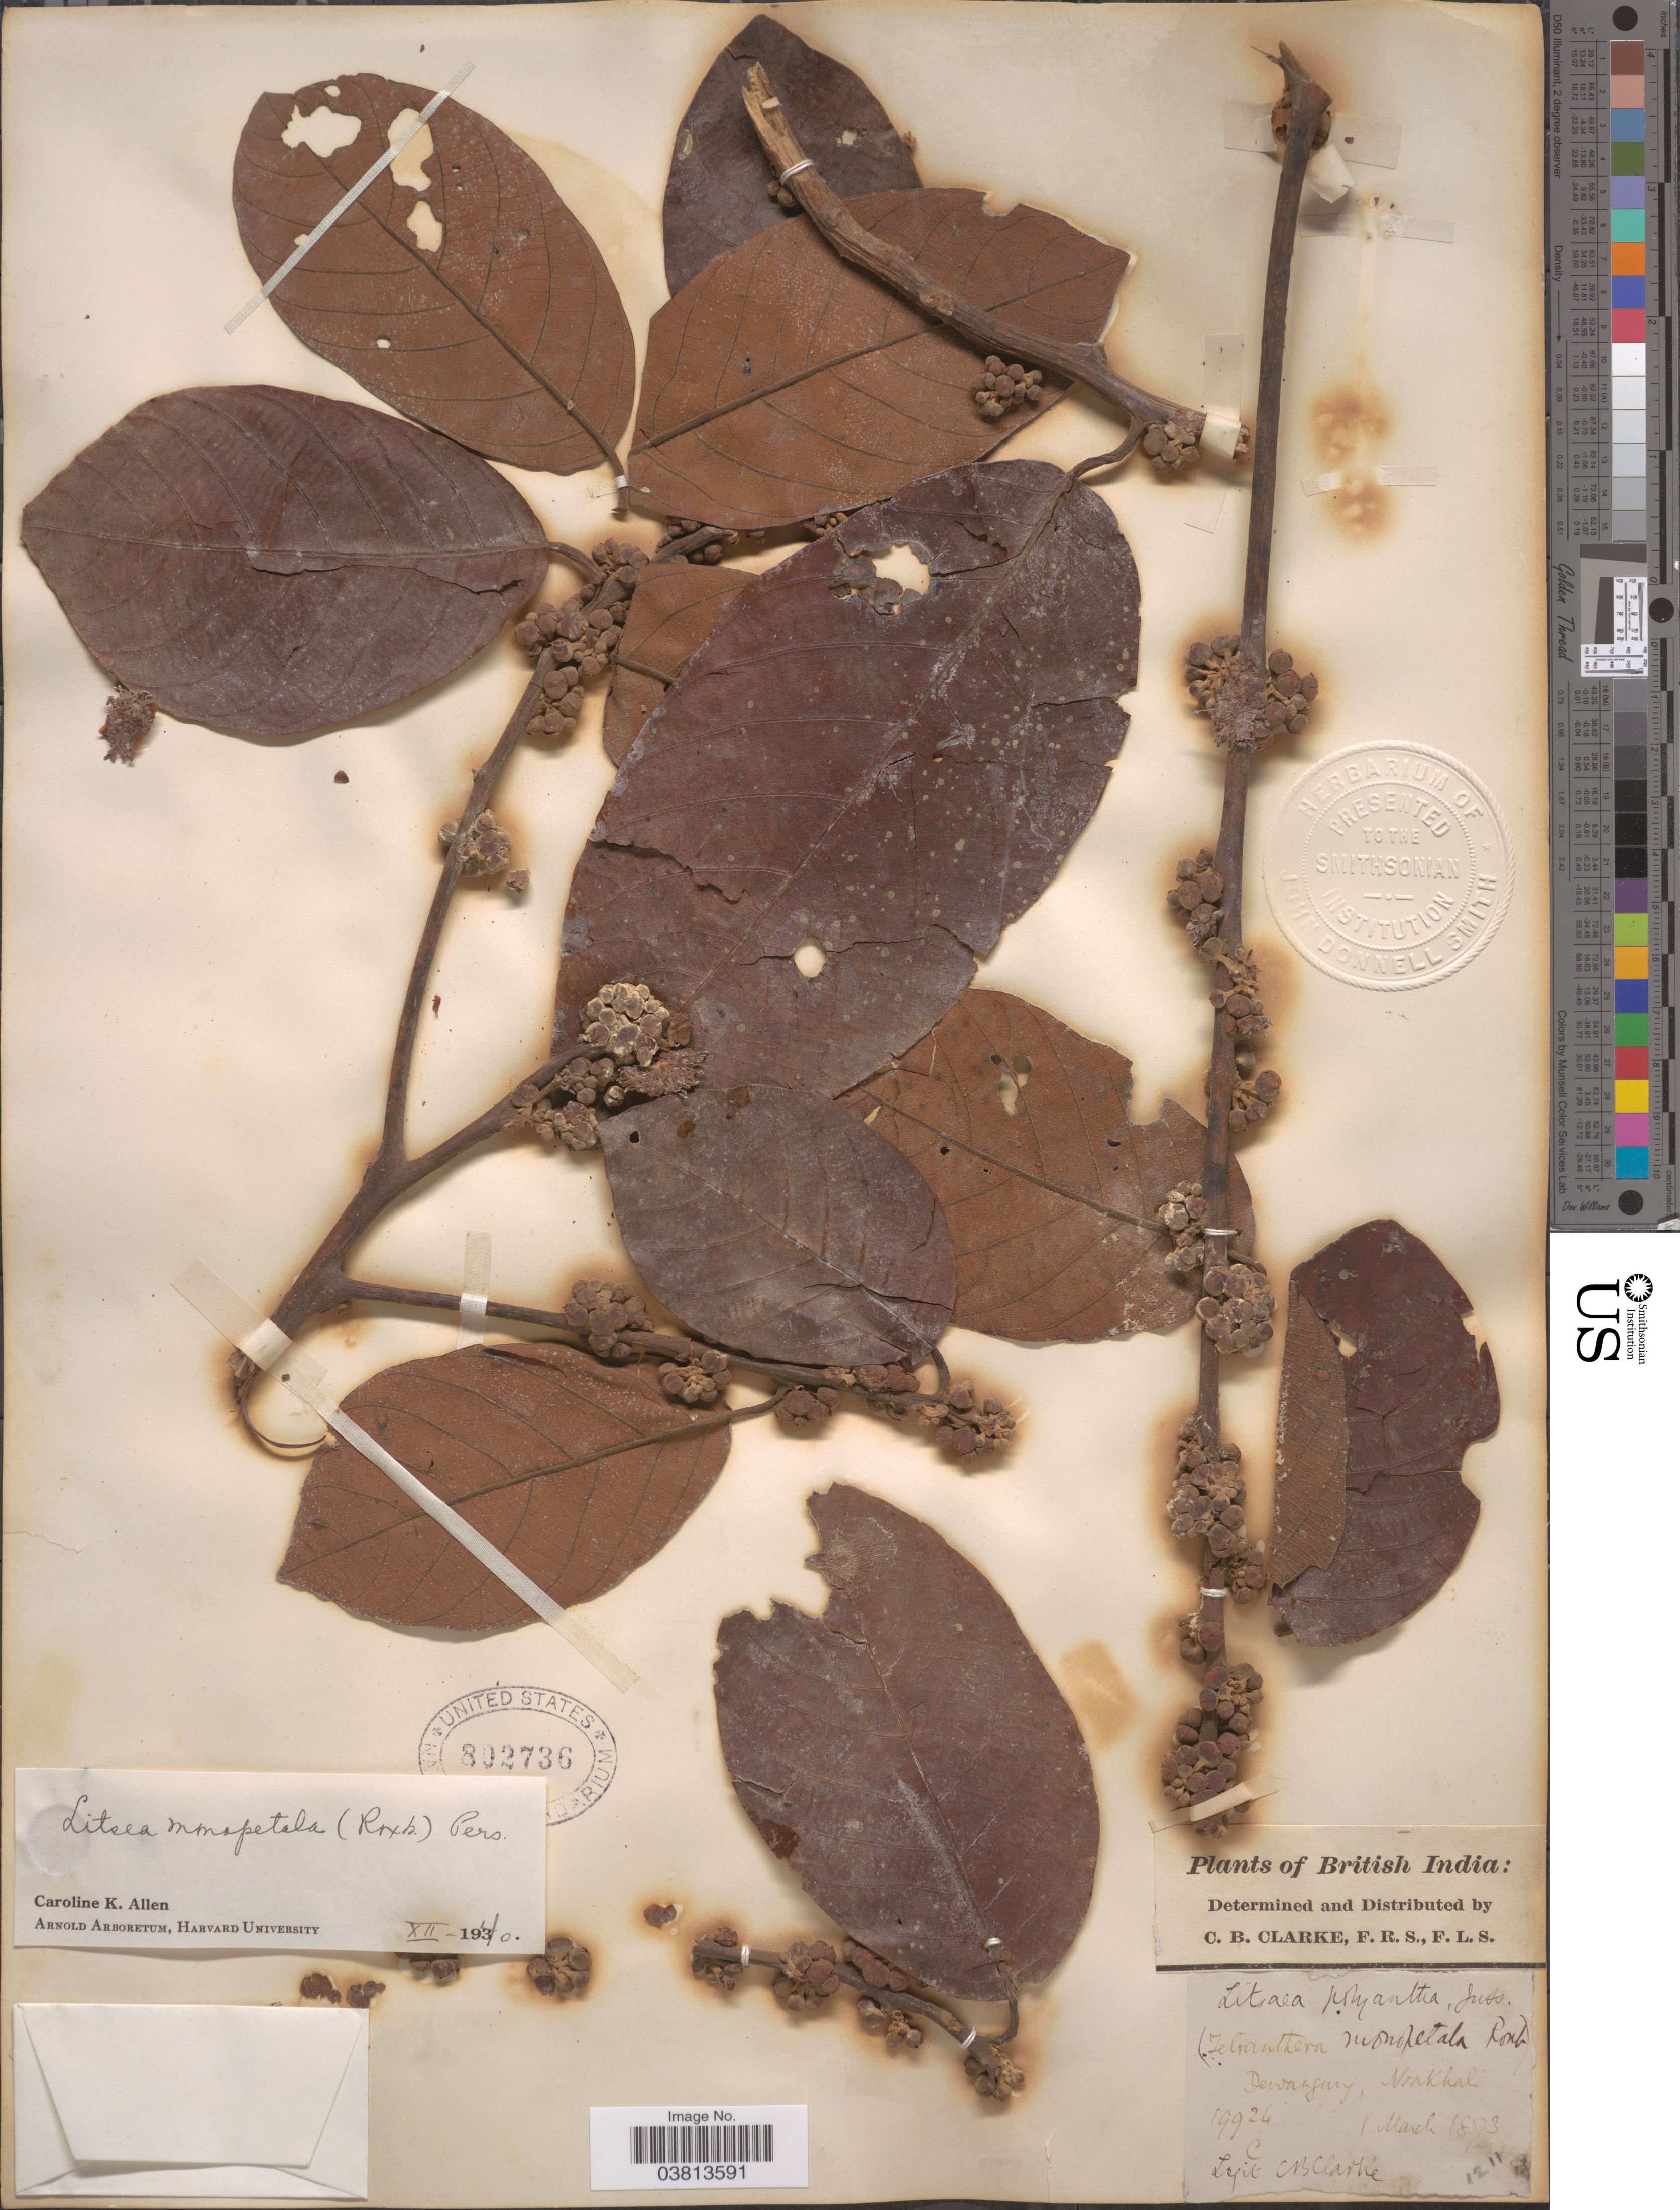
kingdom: Plantae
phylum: Tracheophyta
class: Magnoliopsida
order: Laurales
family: Lauraceae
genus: Litsea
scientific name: Litsea monopetala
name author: (Roxb.) Pers.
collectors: C. B. Clarke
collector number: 19924C?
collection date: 1873-03-01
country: Bangladesh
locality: British India. Dewangury, Noakhali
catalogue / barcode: US 802736